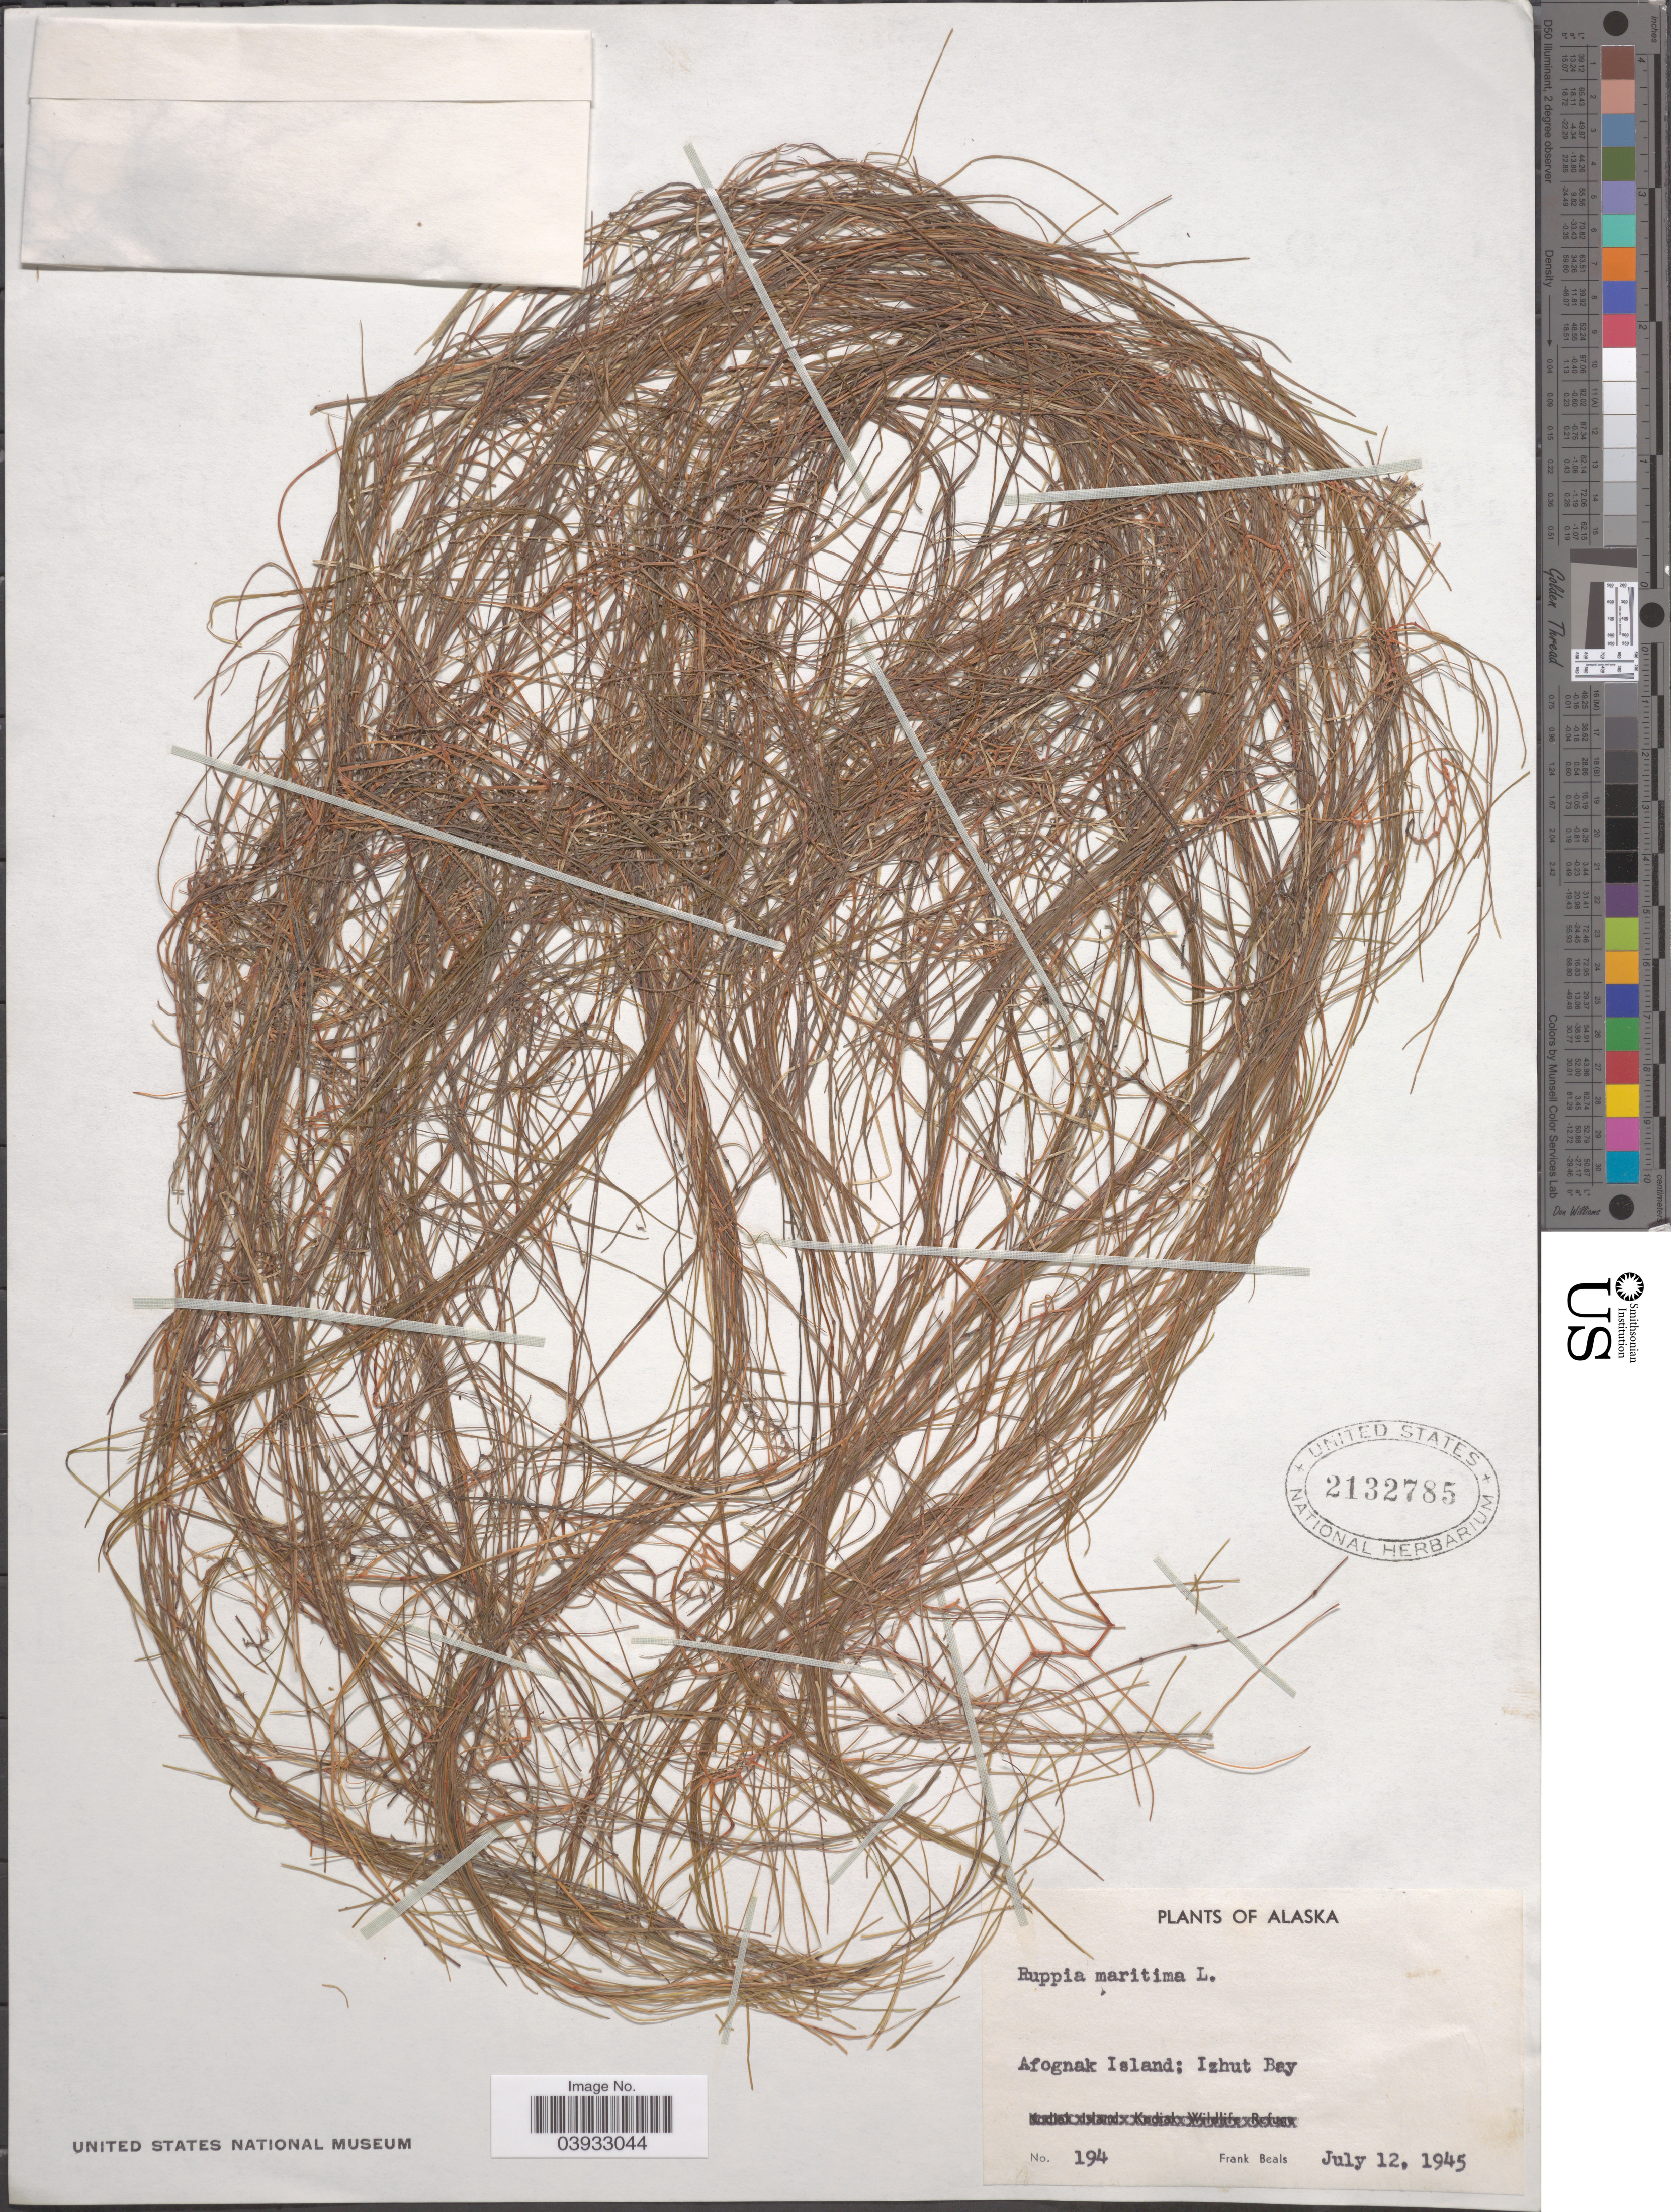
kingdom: Plantae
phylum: Tracheophyta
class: Liliopsida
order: Alismatales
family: Ruppiaceae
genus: Ruppia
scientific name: Ruppia maritima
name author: L.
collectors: F. Beals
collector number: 194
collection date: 1945-07-12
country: United States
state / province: Alaska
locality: Afognak Island; Izhut Bay.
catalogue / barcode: US 2132785